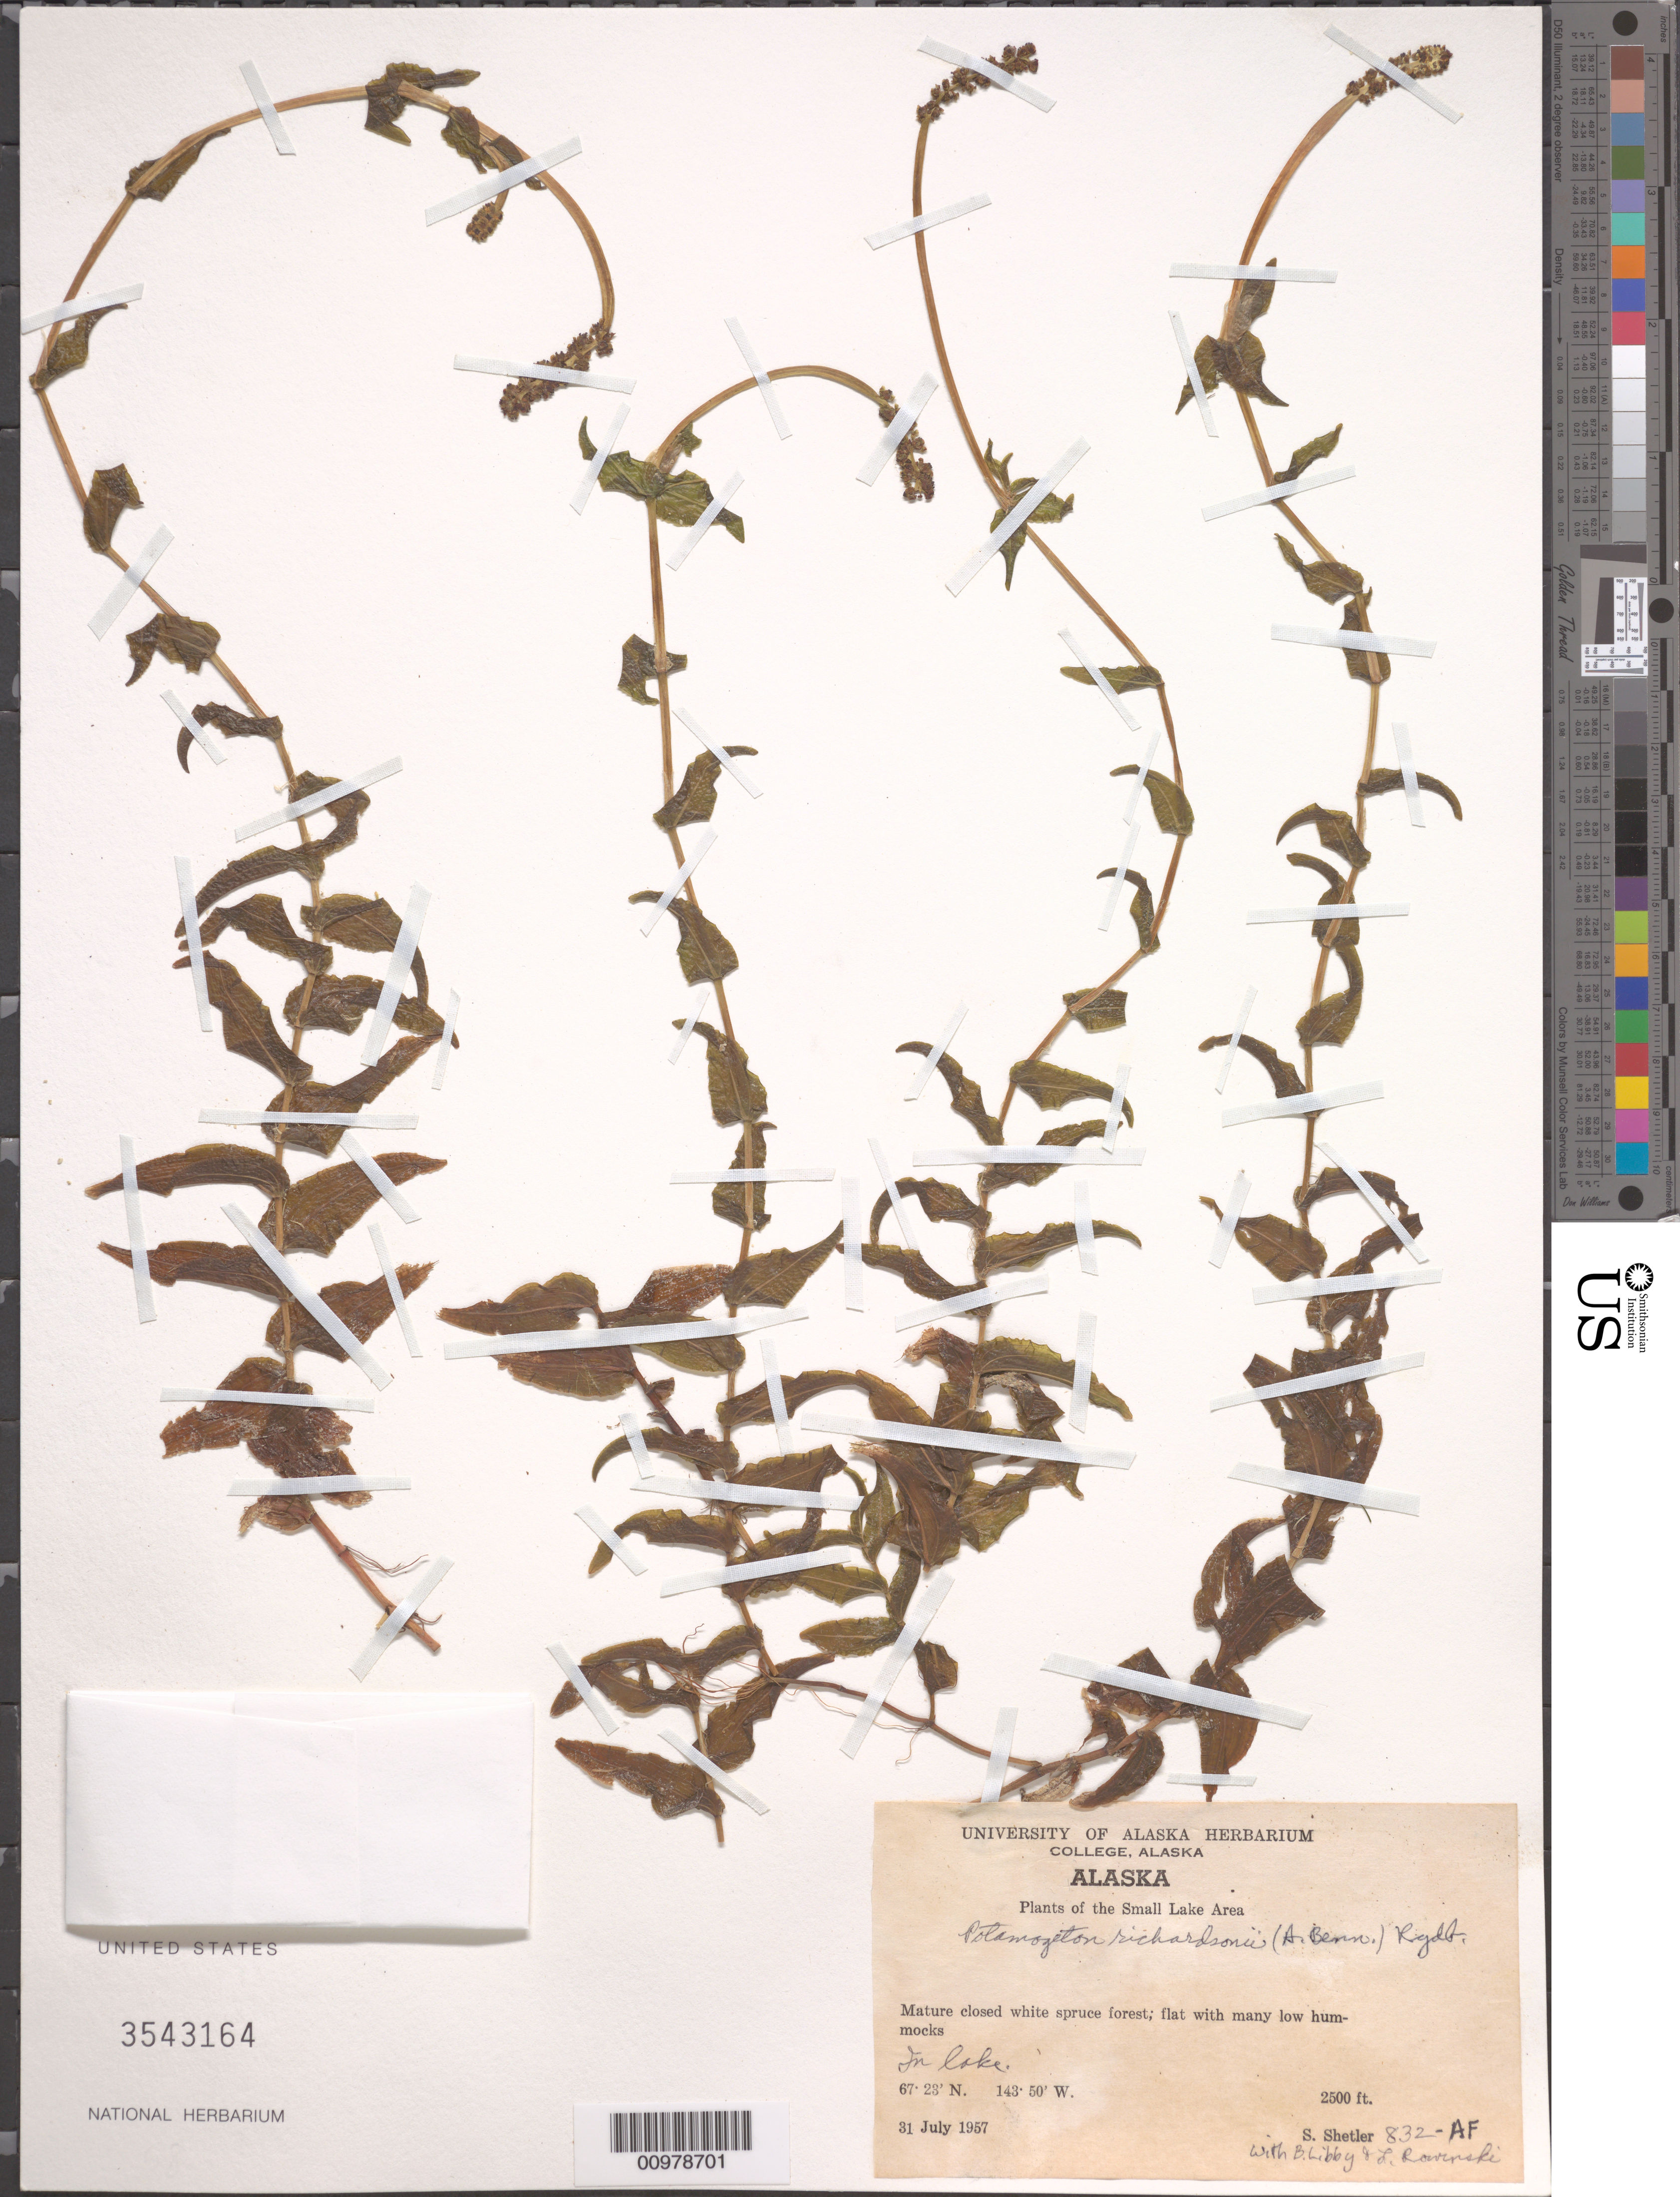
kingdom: Plantae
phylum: Tracheophyta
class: Liliopsida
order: Alismatales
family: Potamogetonaceae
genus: Potamogeton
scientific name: Potamogeton richardsonii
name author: (A.W. Benn.) Rydb.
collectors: S. Shetler, B. Libby & L. Rowinski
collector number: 832-AF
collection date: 1957-07-31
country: United States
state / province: Alaska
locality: Small Lake Area. In lake.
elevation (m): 762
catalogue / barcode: US 3543164